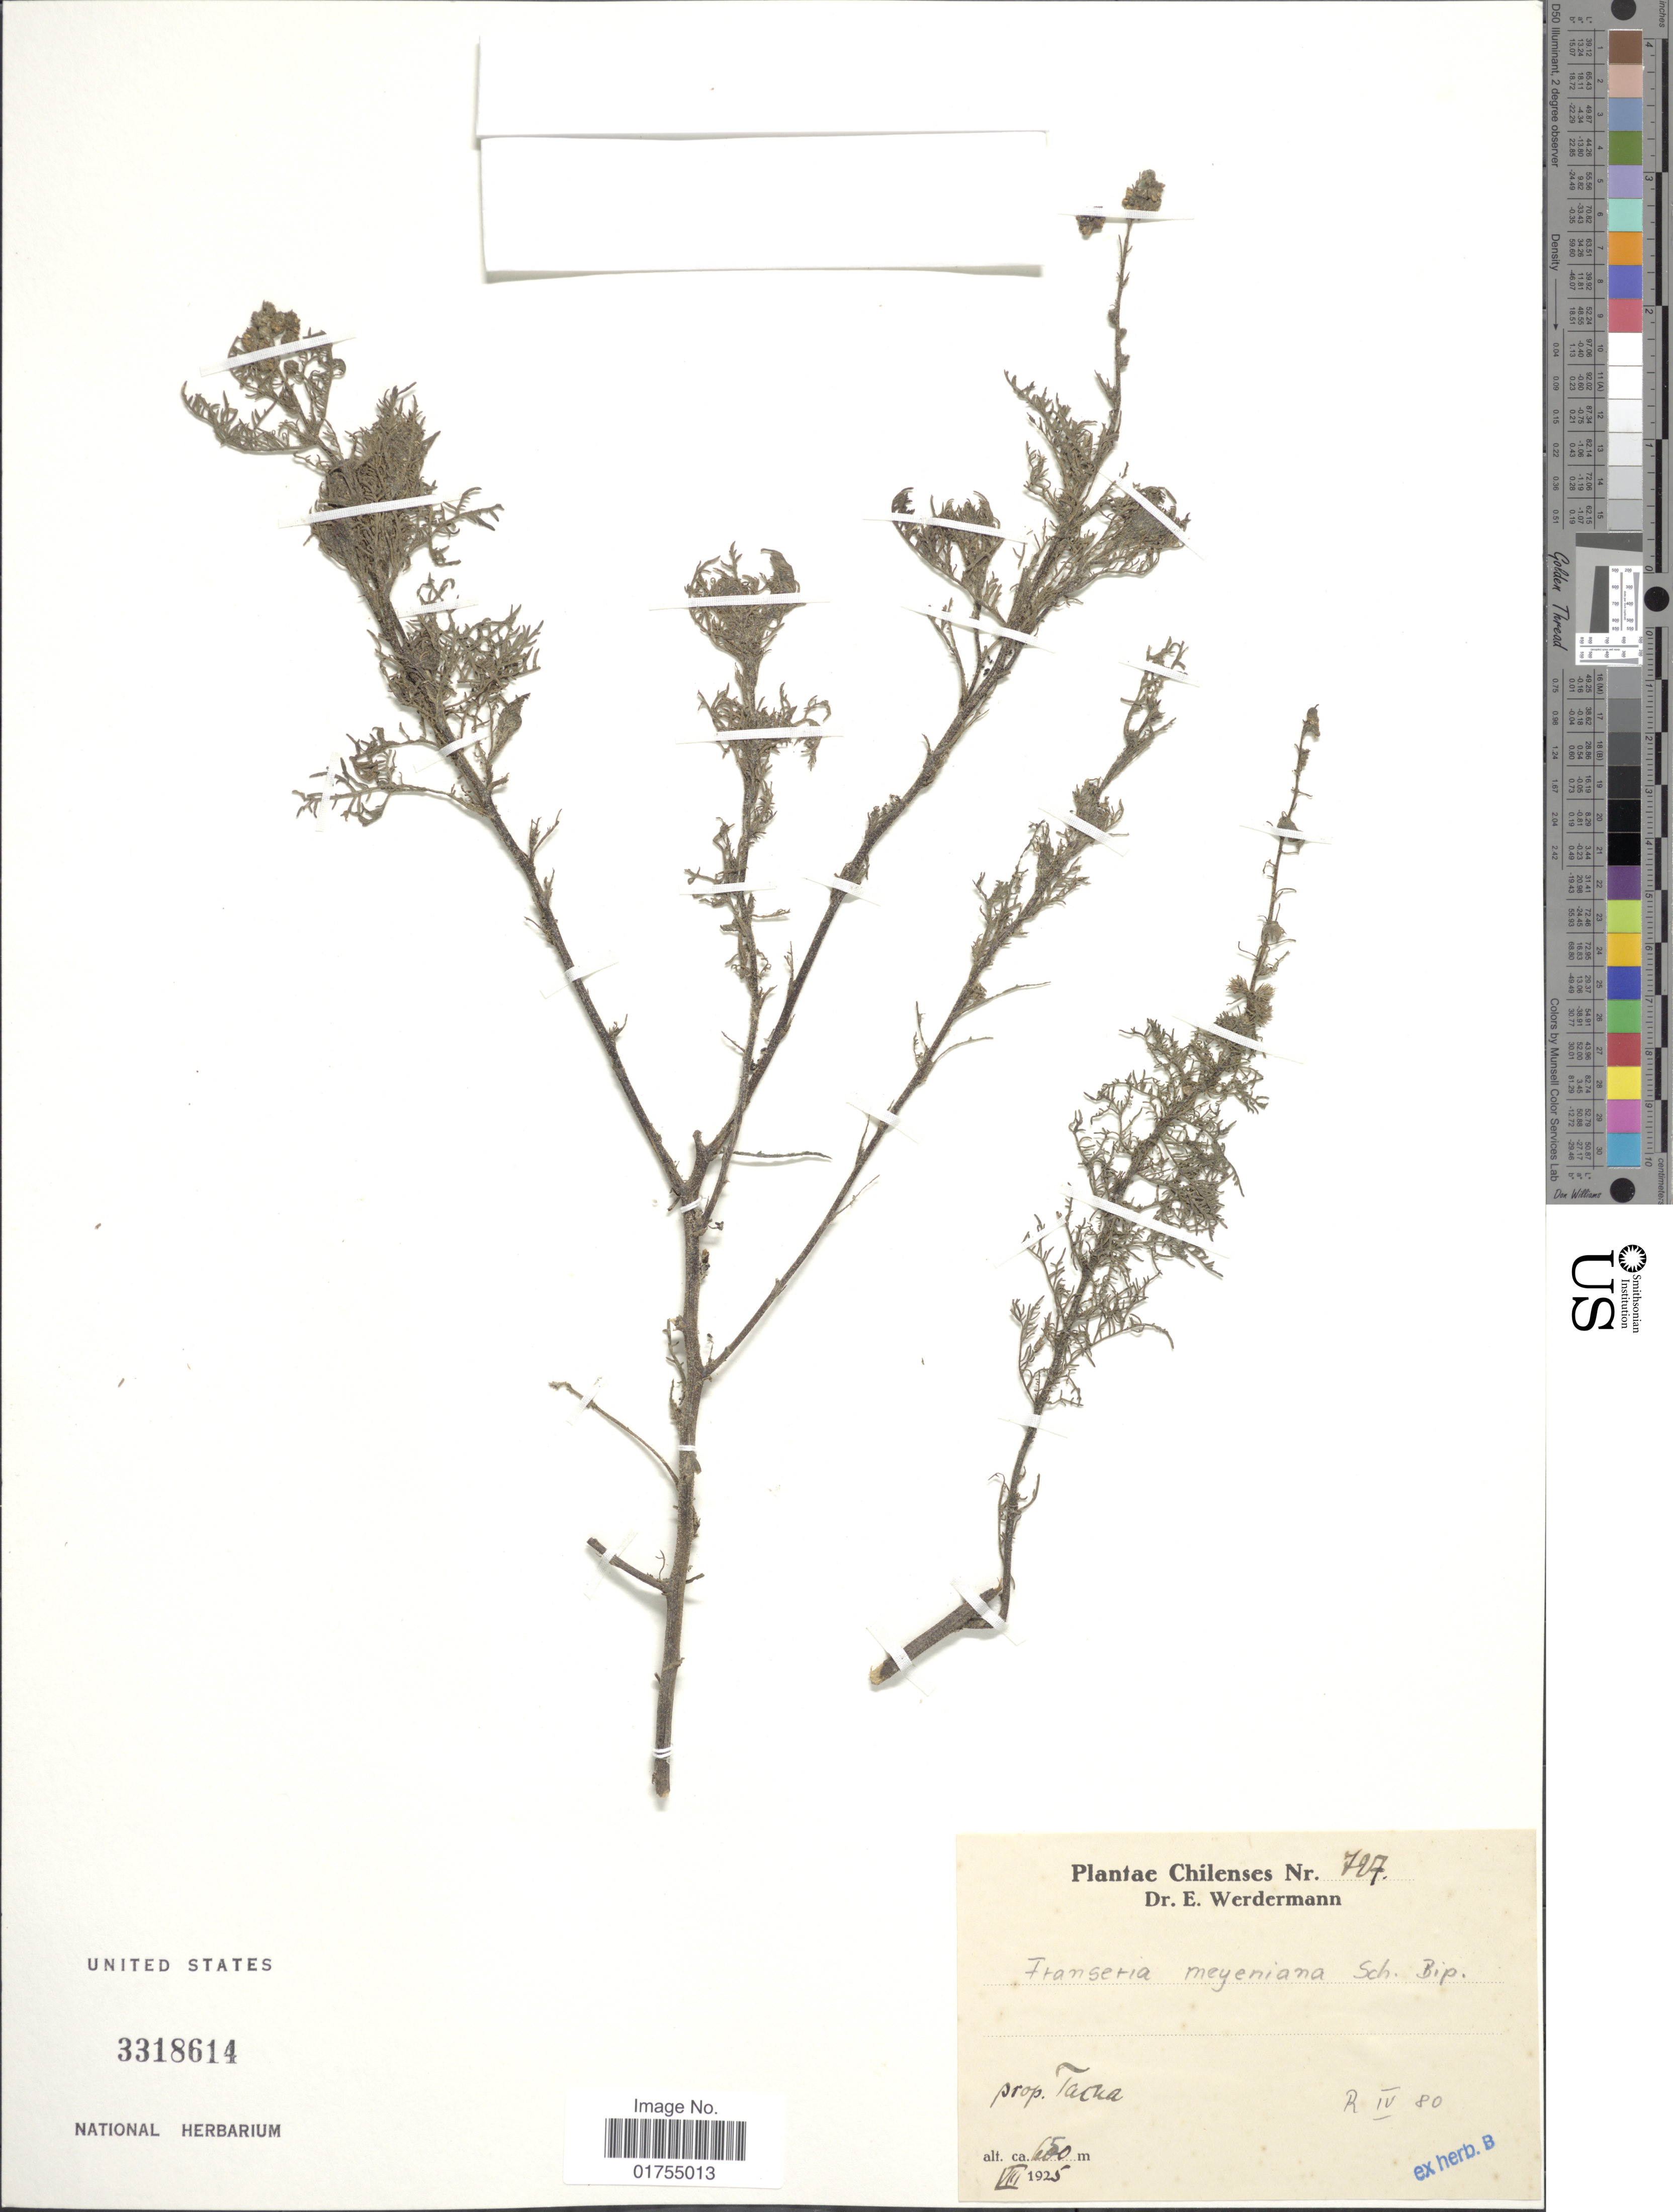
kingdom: Plantae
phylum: Tracheophyta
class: Magnoliopsida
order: Asterales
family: Asteraceae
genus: Franseria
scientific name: Franseria meyeniana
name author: Sch. Bip.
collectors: E. Werdermann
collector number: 727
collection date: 1925-08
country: Peru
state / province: Tacna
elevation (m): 600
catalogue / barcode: US 3318614